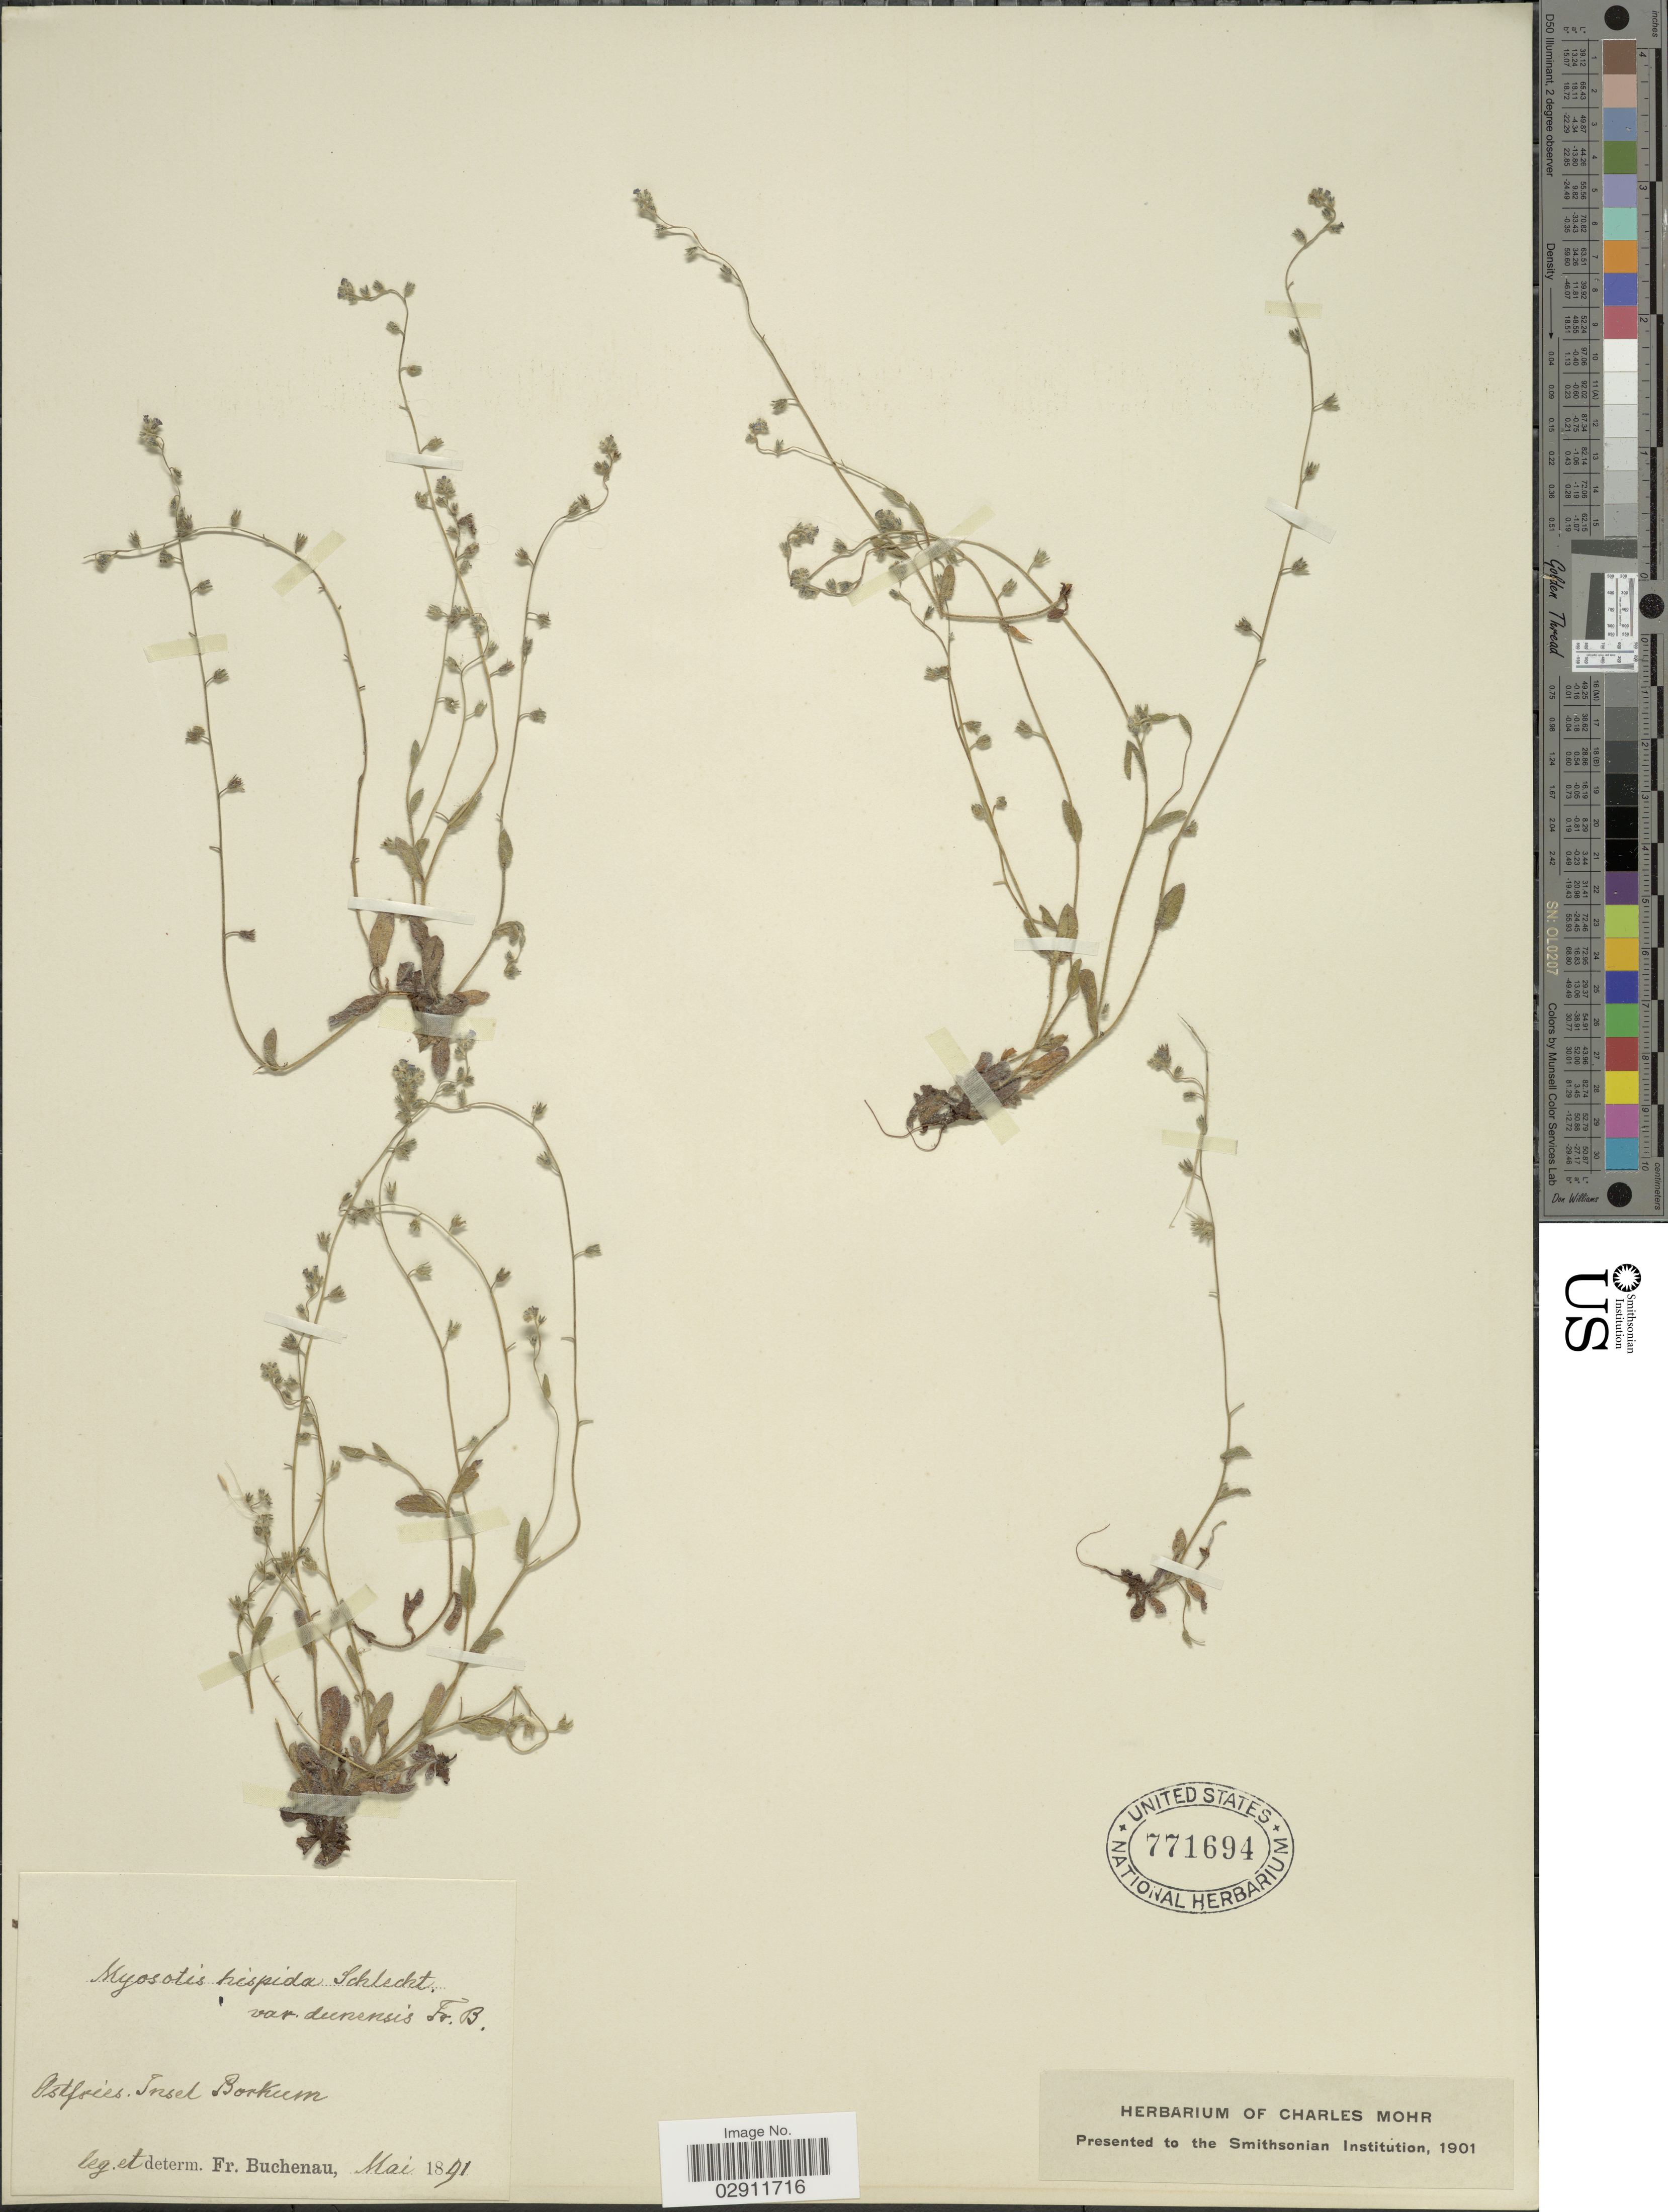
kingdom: Plantae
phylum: Tracheophyta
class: Magnoliopsida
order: Boraginales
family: Boraginaceae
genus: Myosotis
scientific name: Myosotis hispida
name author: Schltdl.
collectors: F. Buchenau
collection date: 1891-05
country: Germany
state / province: Niedersachsen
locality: Ostfries: Insel Borkum.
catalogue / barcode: US 771694